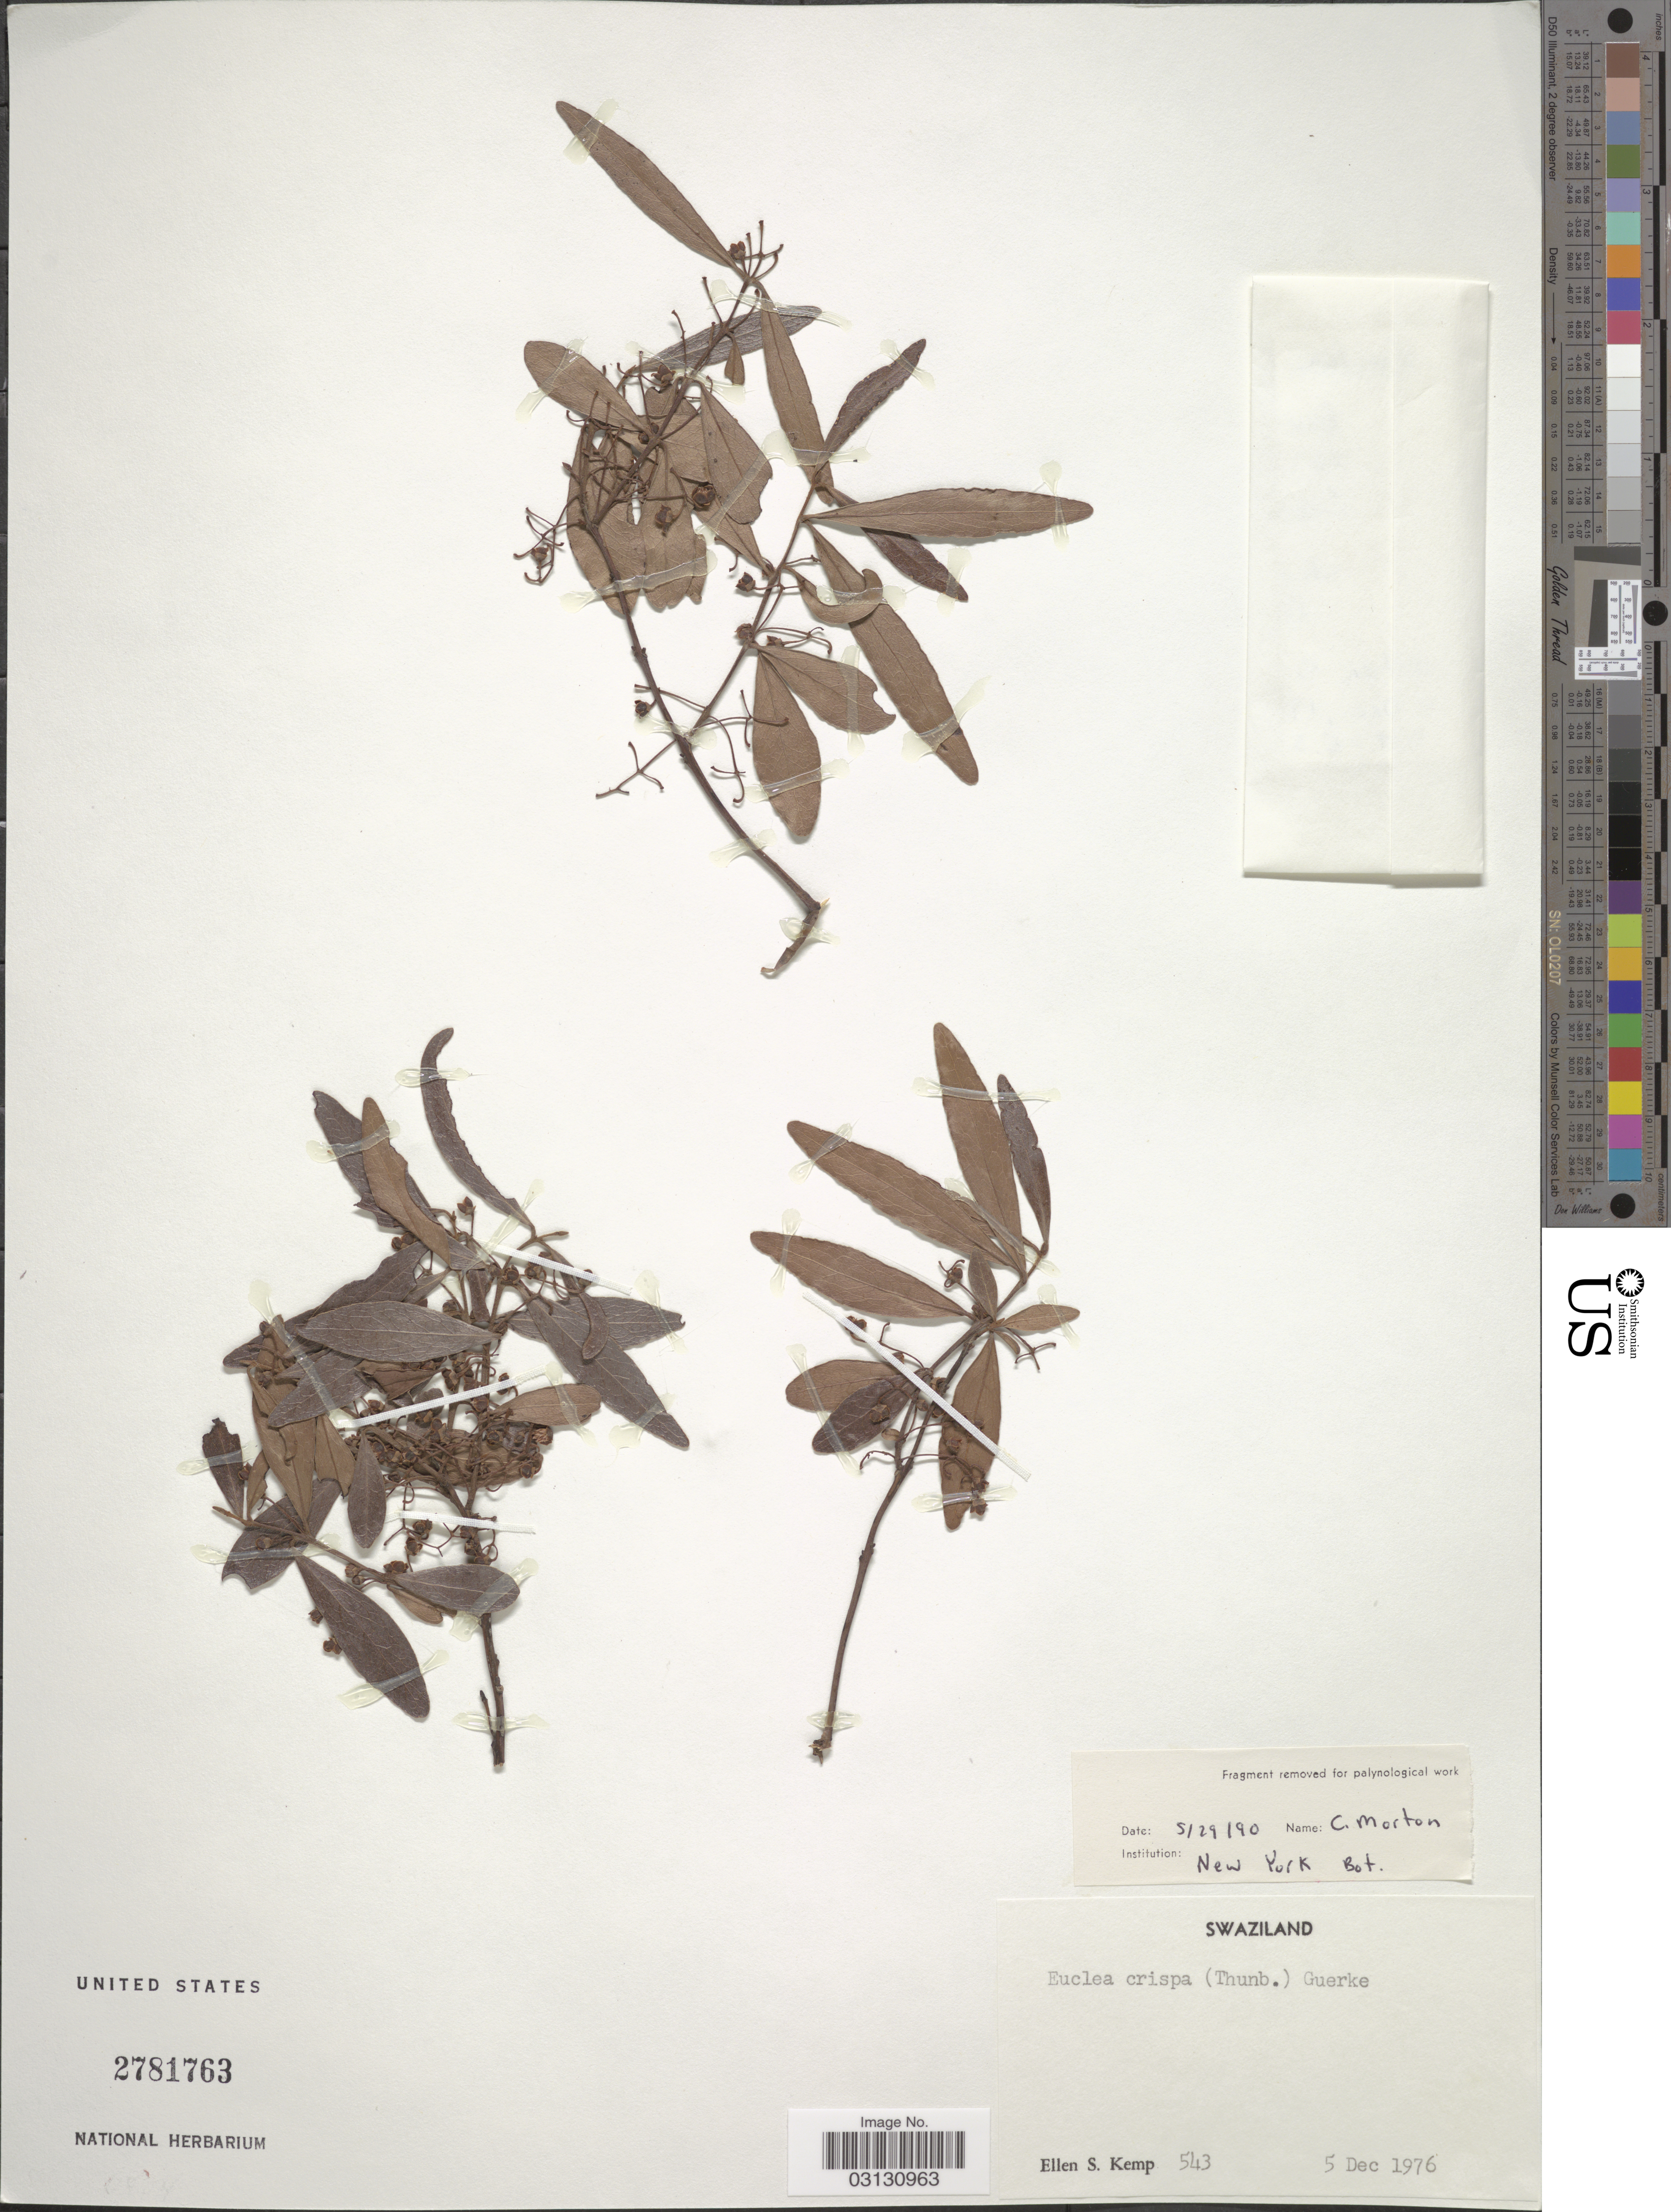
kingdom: Plantae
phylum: Tracheophyta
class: Magnoliopsida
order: Ericales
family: Ebenaceae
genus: Euclea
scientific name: Euclea crispa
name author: (Thunb.) Gürke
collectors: E. S. Kemp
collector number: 543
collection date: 1976-12-05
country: Eswatini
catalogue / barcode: US 2781763